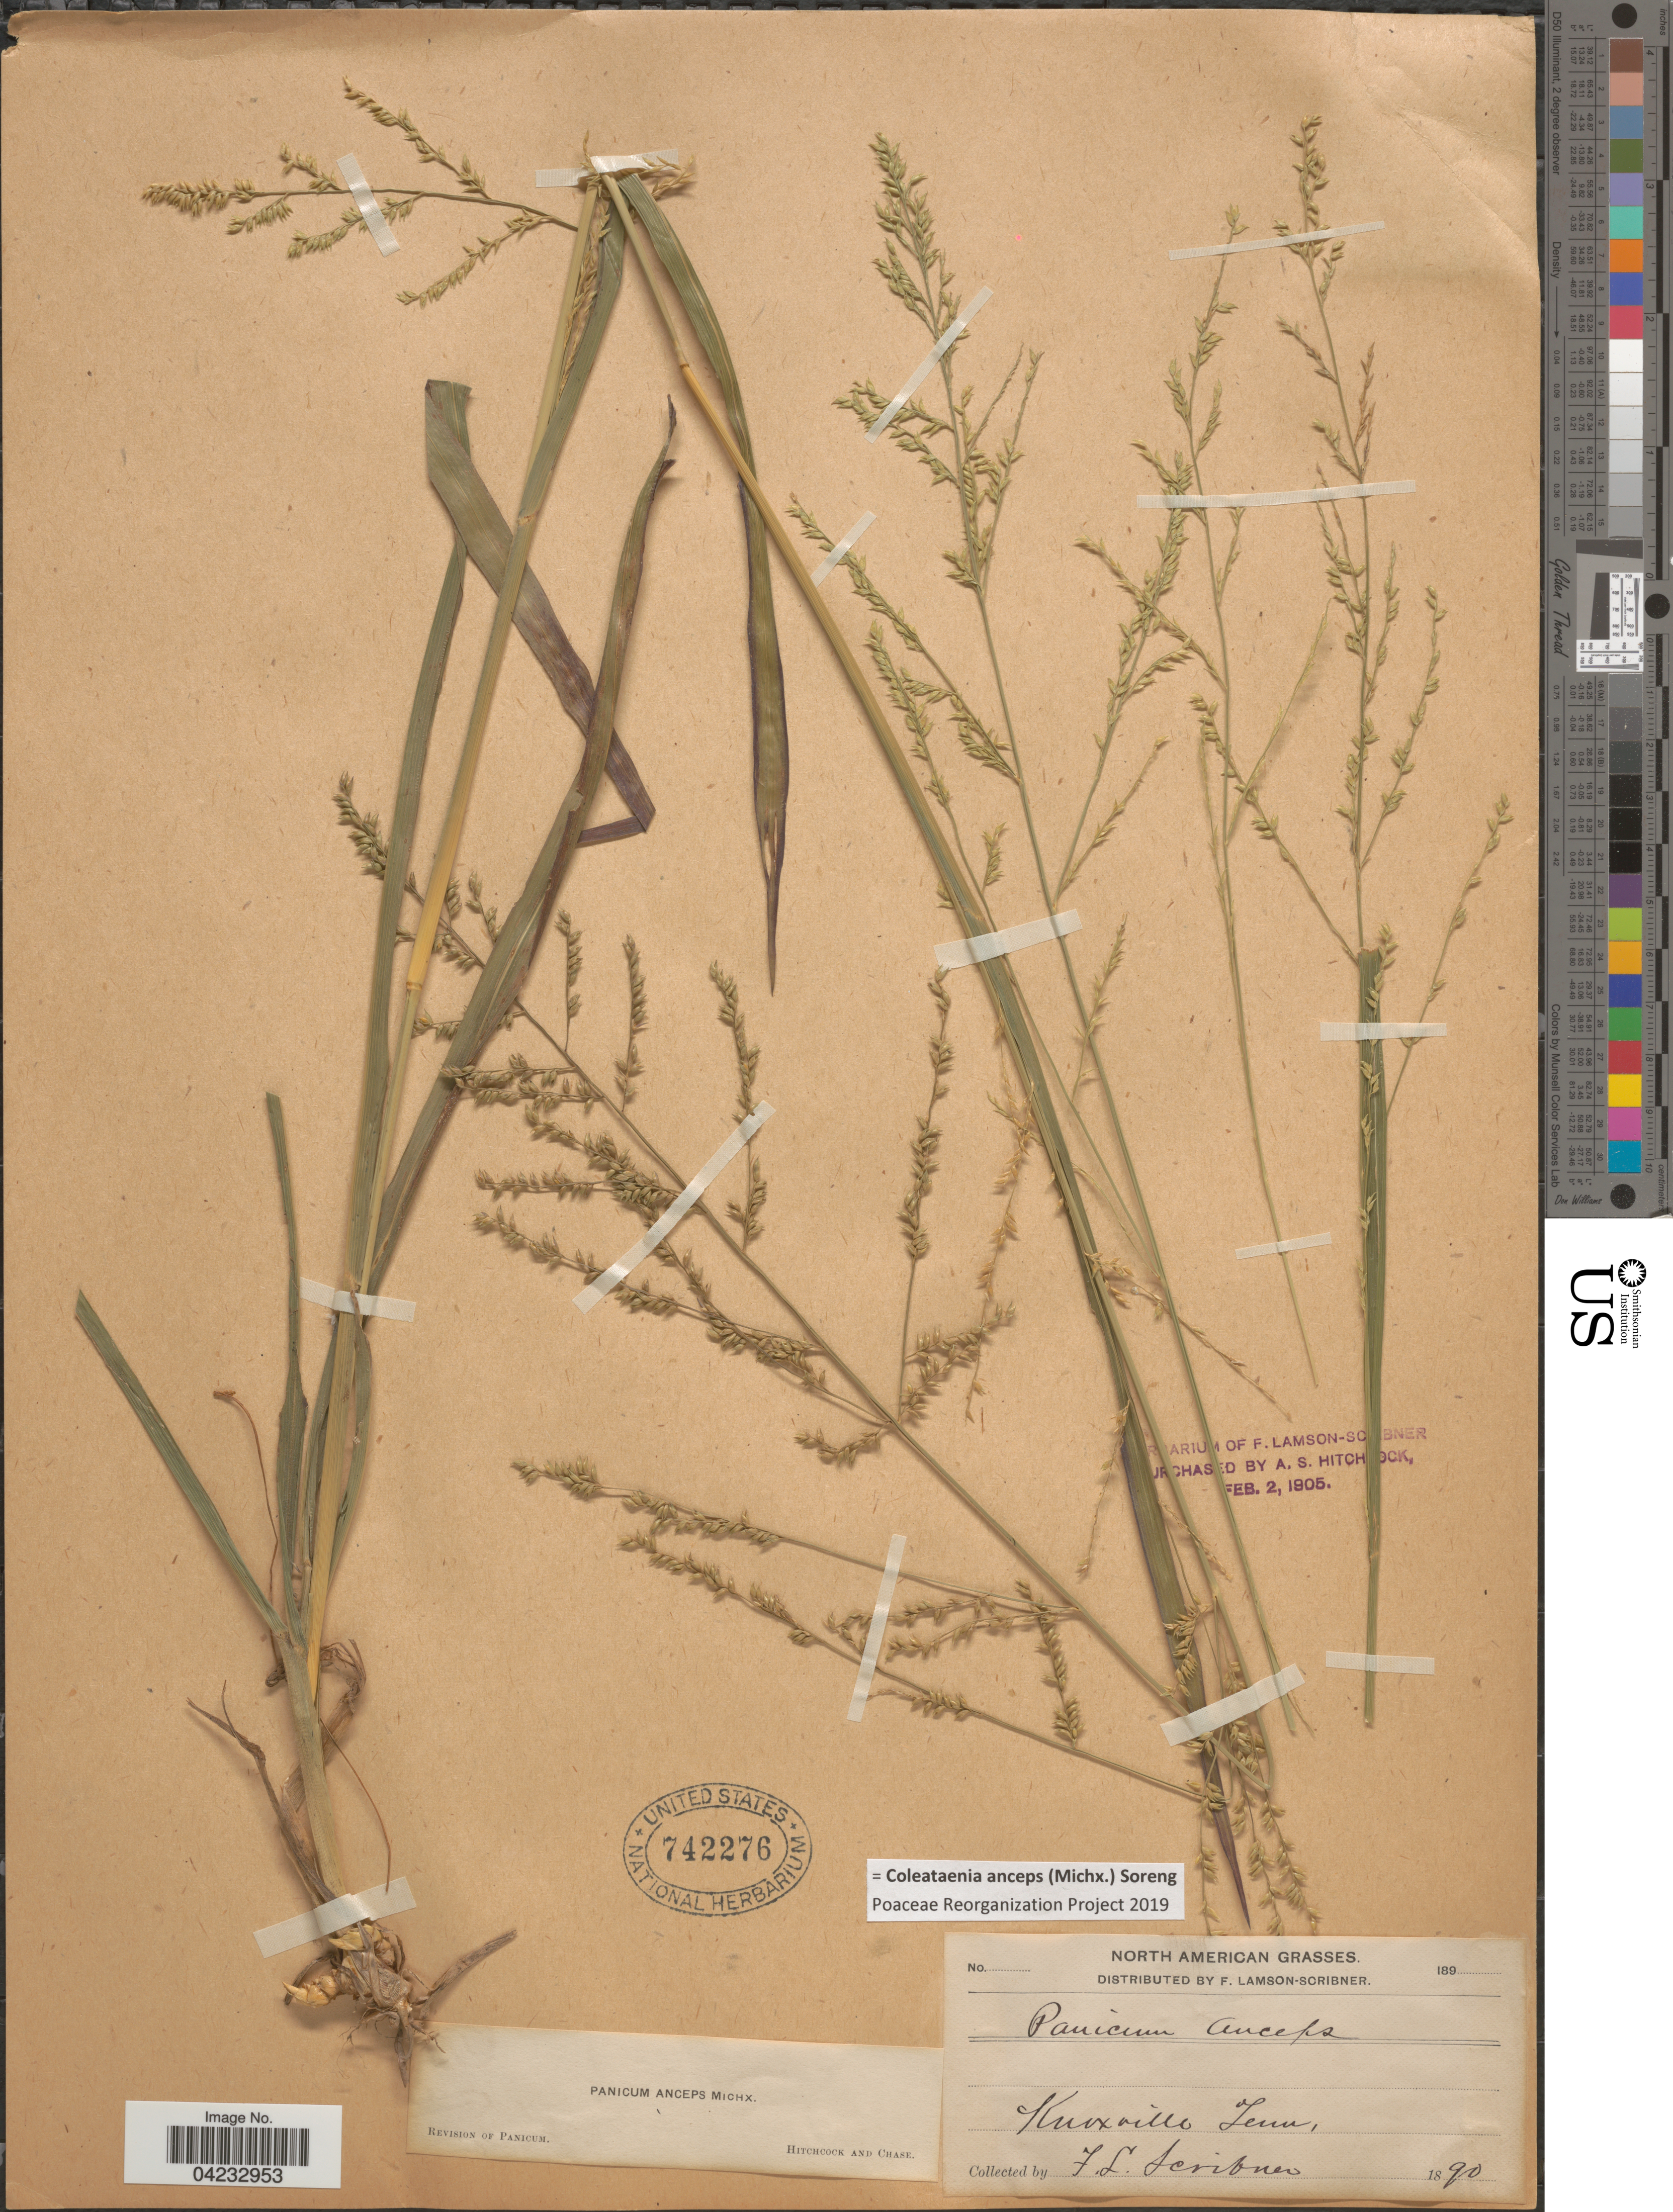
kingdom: Plantae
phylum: Tracheophyta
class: Liliopsida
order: Poales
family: Poaceae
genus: Coleataenia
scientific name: Coleataenia anceps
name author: (Michx.) Soreng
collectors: F. Lamson-Scribner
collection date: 1890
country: United States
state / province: Tennessee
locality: Knoxville.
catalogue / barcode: US 742276